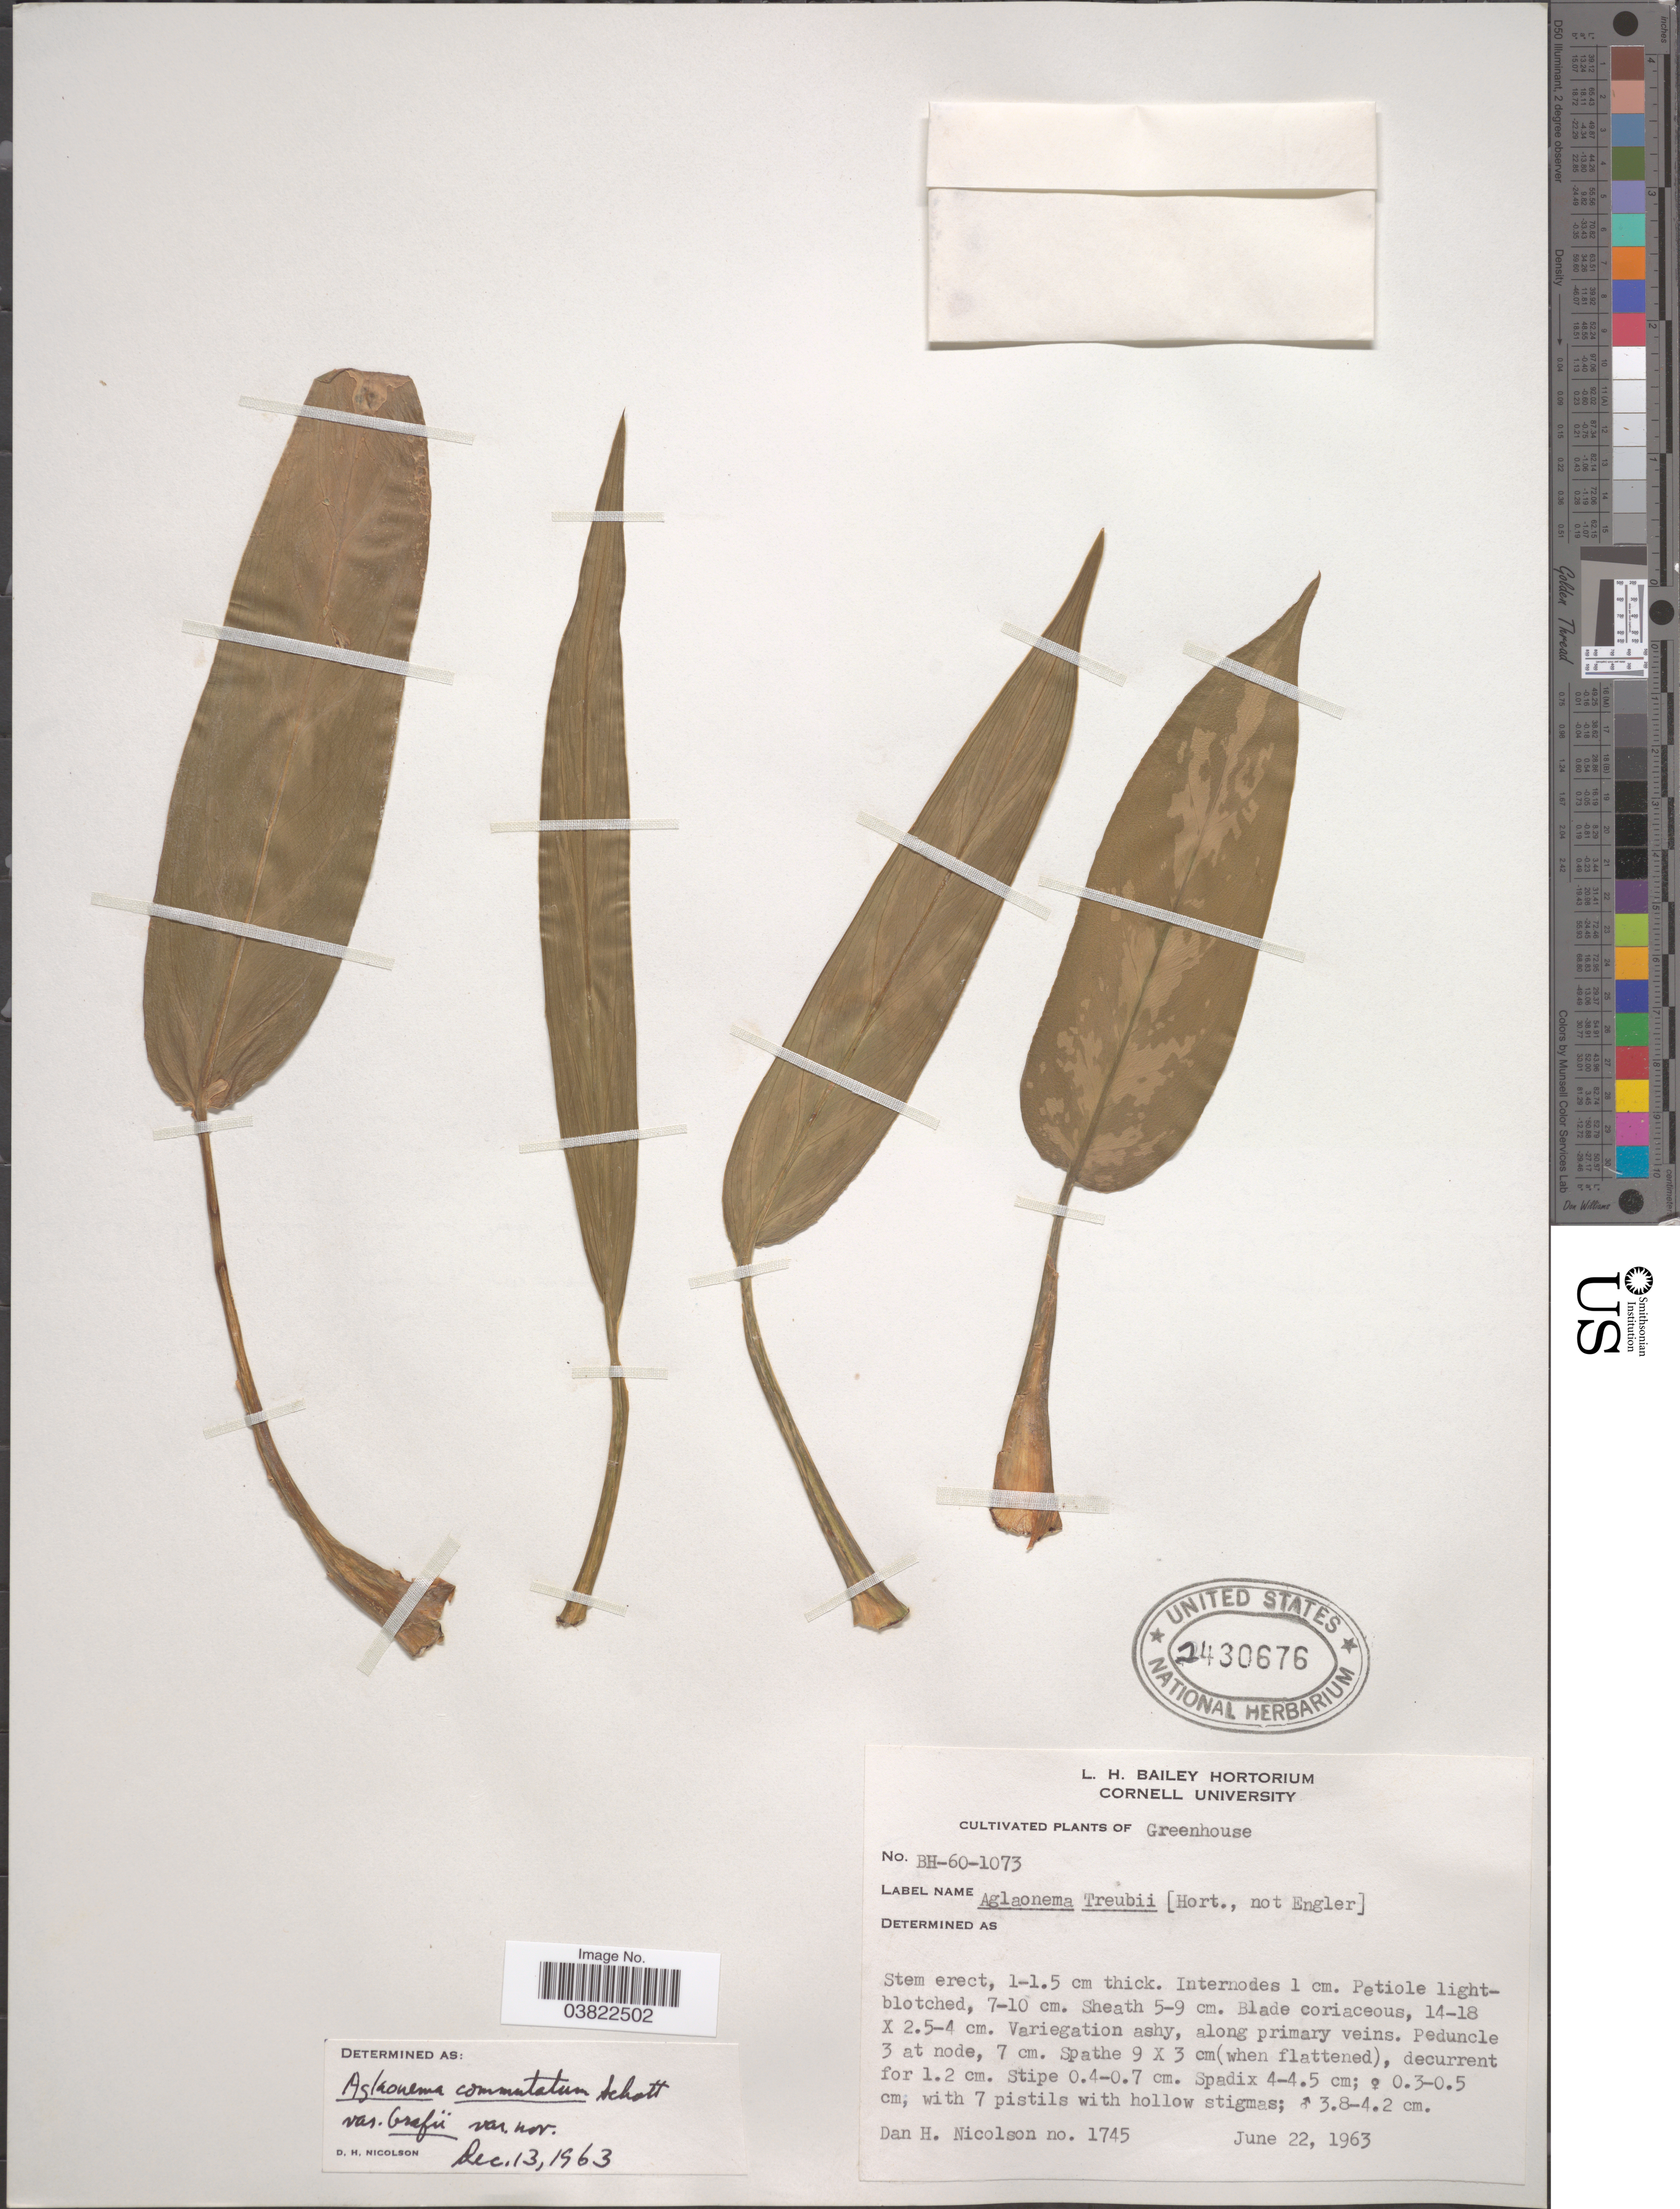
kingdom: Plantae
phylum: Tracheophyta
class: Liliopsida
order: Alismatales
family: Araceae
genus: Aglaonema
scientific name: Aglaonema commutatum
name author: Schott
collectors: D. H. Nicolson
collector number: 1745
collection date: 1963-06-22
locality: Greenhouse.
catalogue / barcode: US 2430676